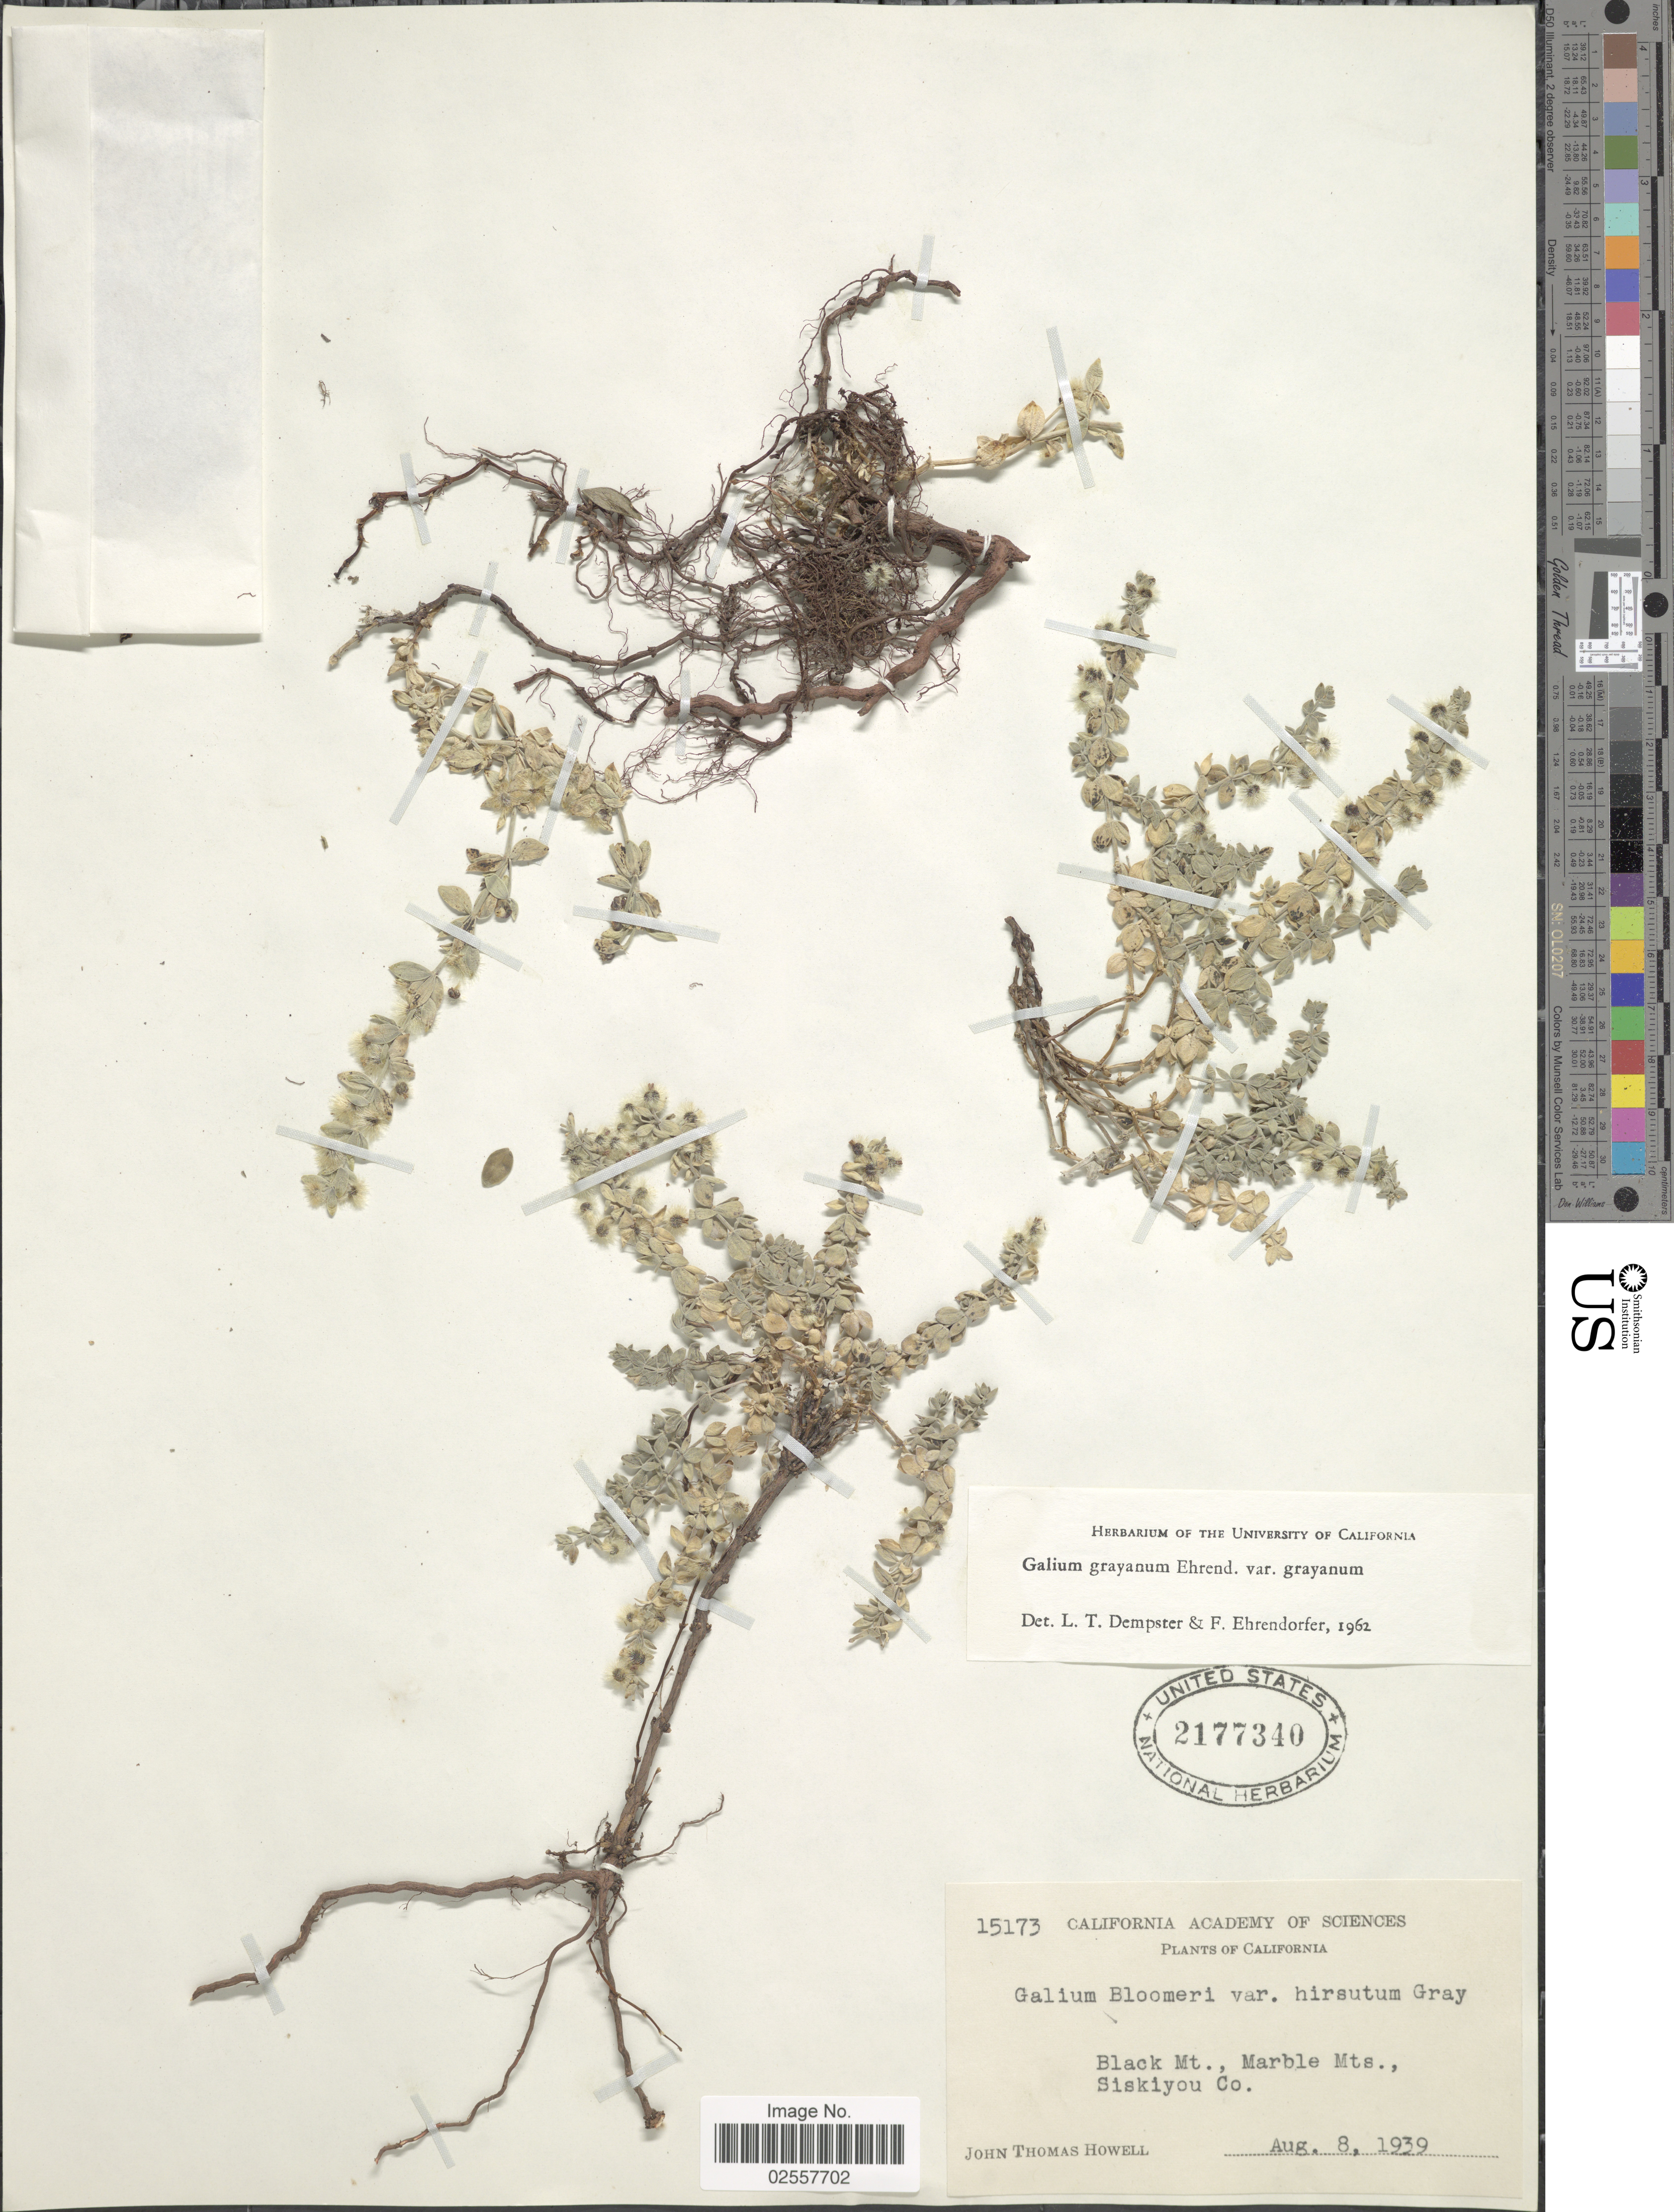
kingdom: Plantae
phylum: Tracheophyta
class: Magnoliopsida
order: Gentianales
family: Rubiaceae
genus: Galium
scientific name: Galium grayanum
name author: Ehrend.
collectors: J. T. Howell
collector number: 15173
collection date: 1939-08-08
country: United States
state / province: California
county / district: Siskiyou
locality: Black Mt., Marble Mts., Siskiyou Co.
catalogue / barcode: US 2177340